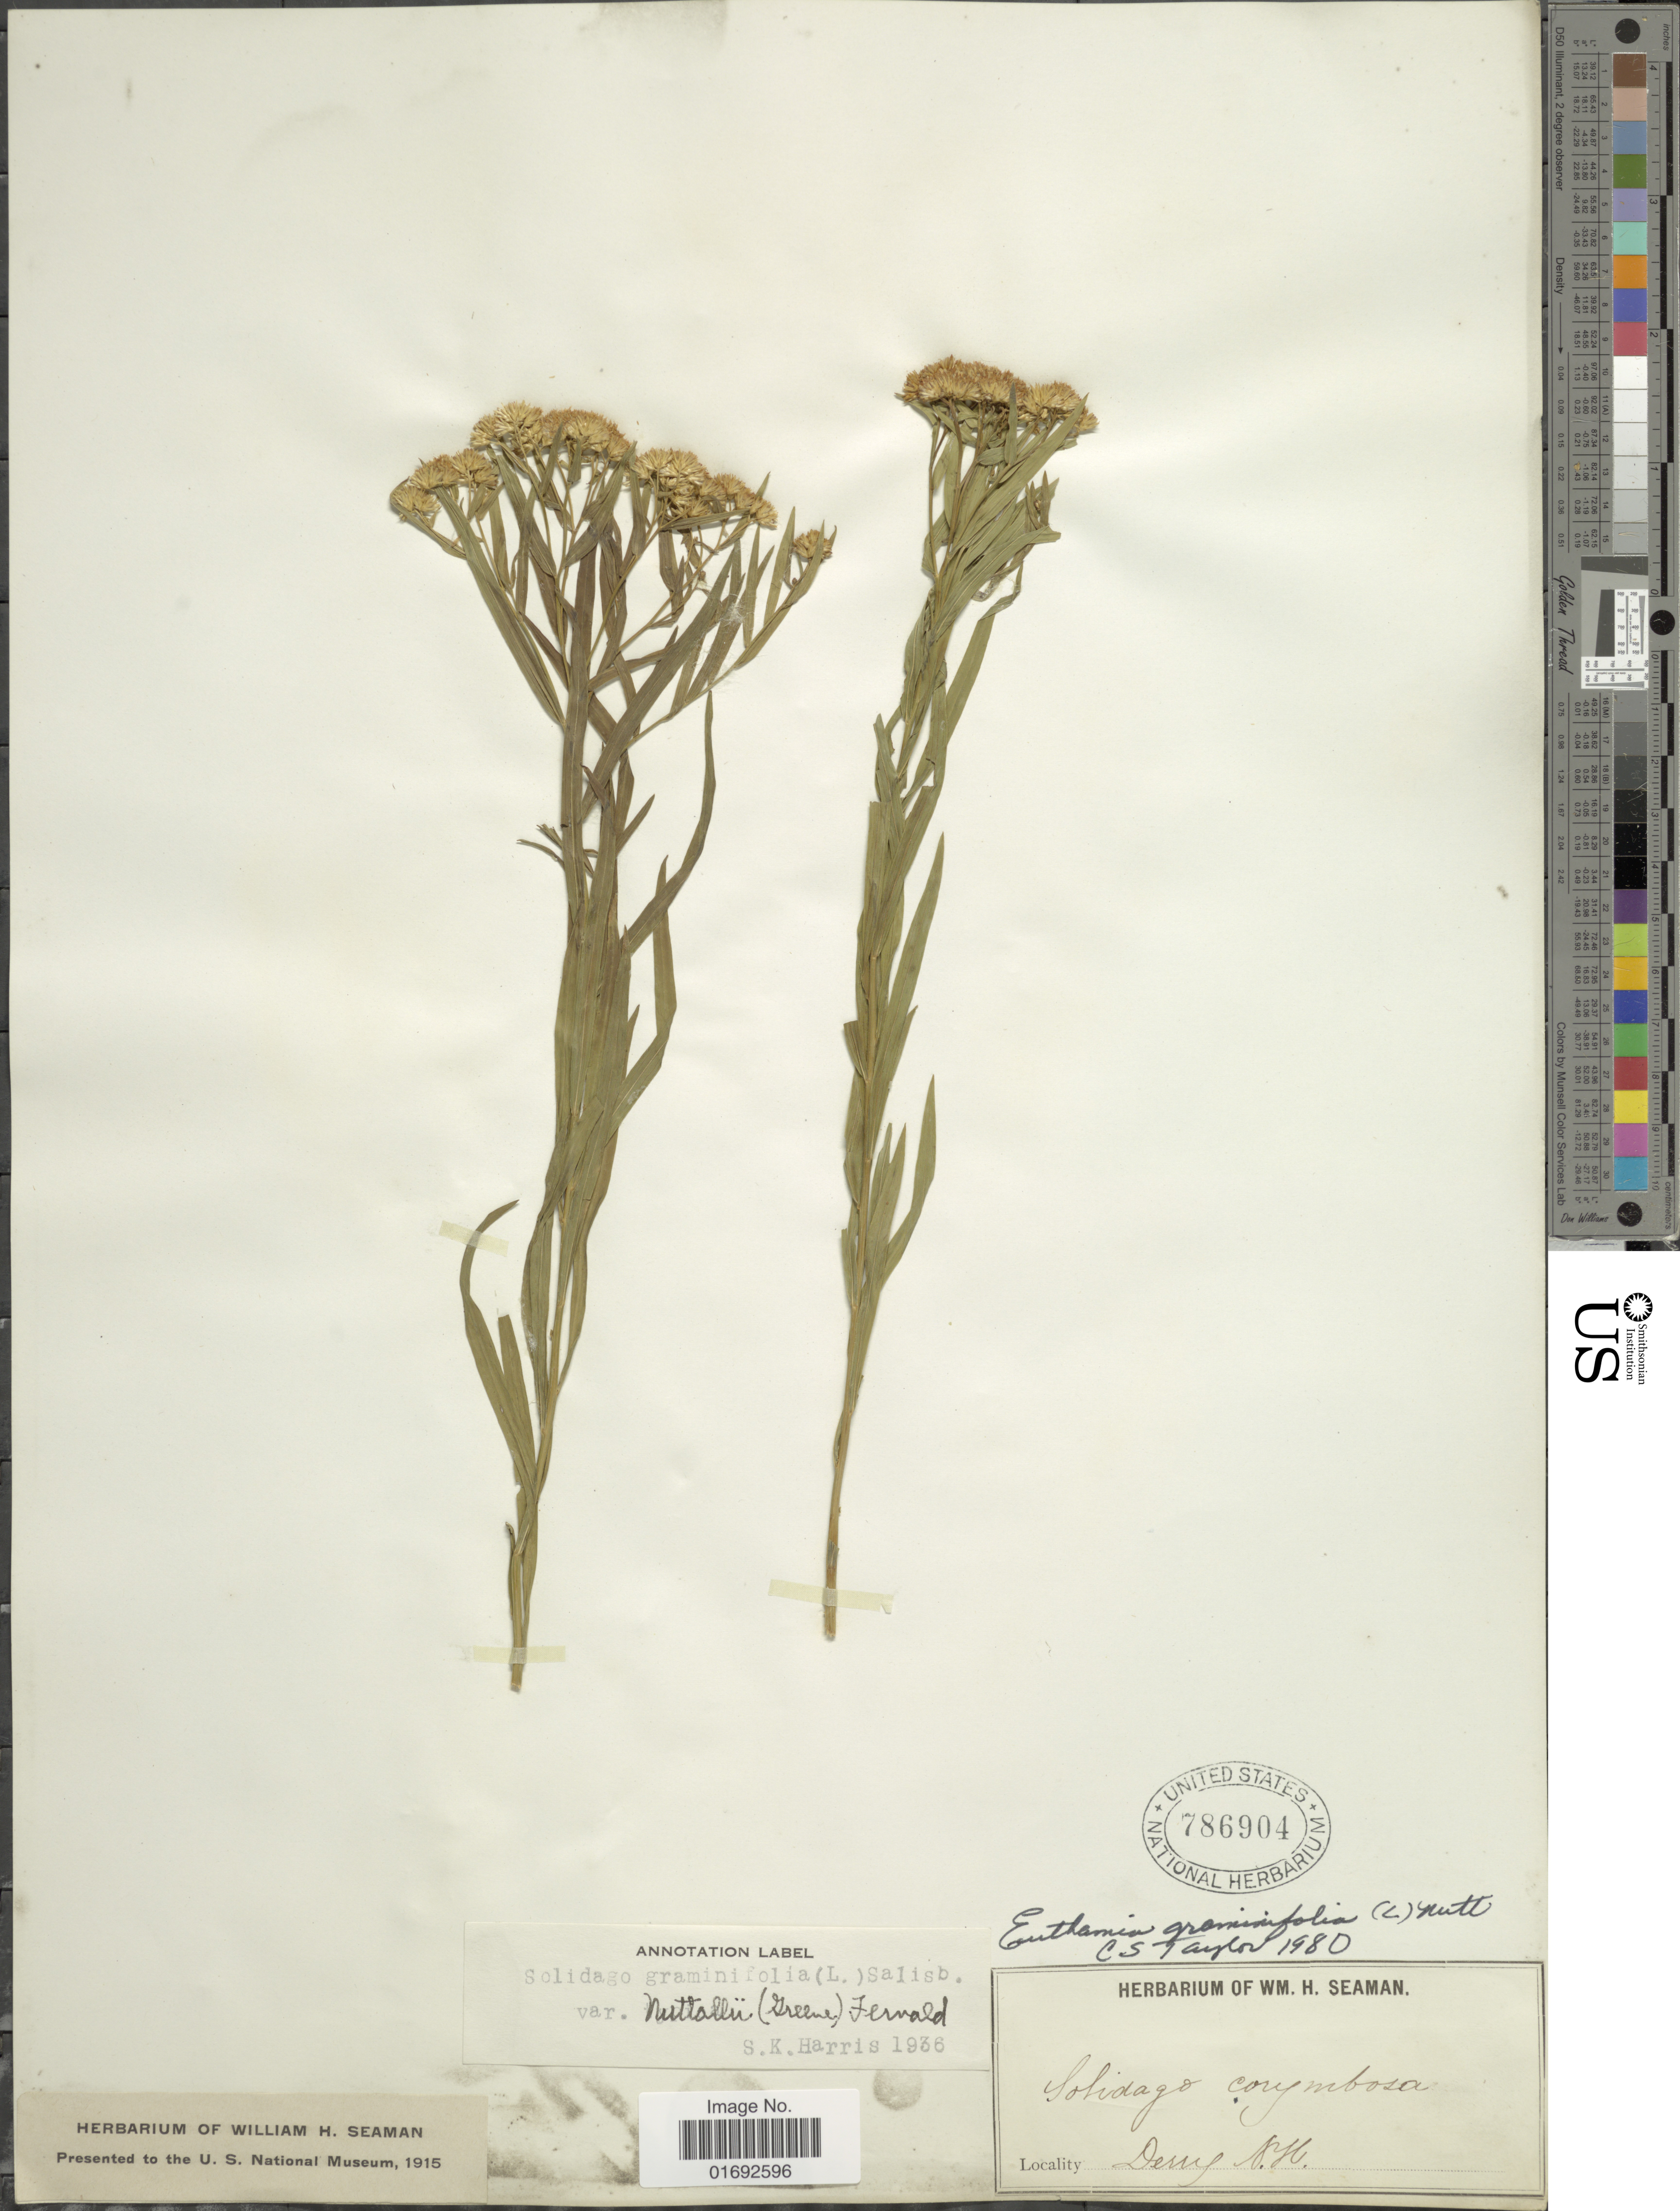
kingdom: Plantae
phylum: Tracheophyta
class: Magnoliopsida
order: Asterales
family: Asteraceae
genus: Euthamia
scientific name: Euthamia graminifolia var. nuttalii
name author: (S.W. Greene) W. Stone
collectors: ex herb. Seaman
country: United States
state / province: New Hampshire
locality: Derry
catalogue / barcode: US 786904